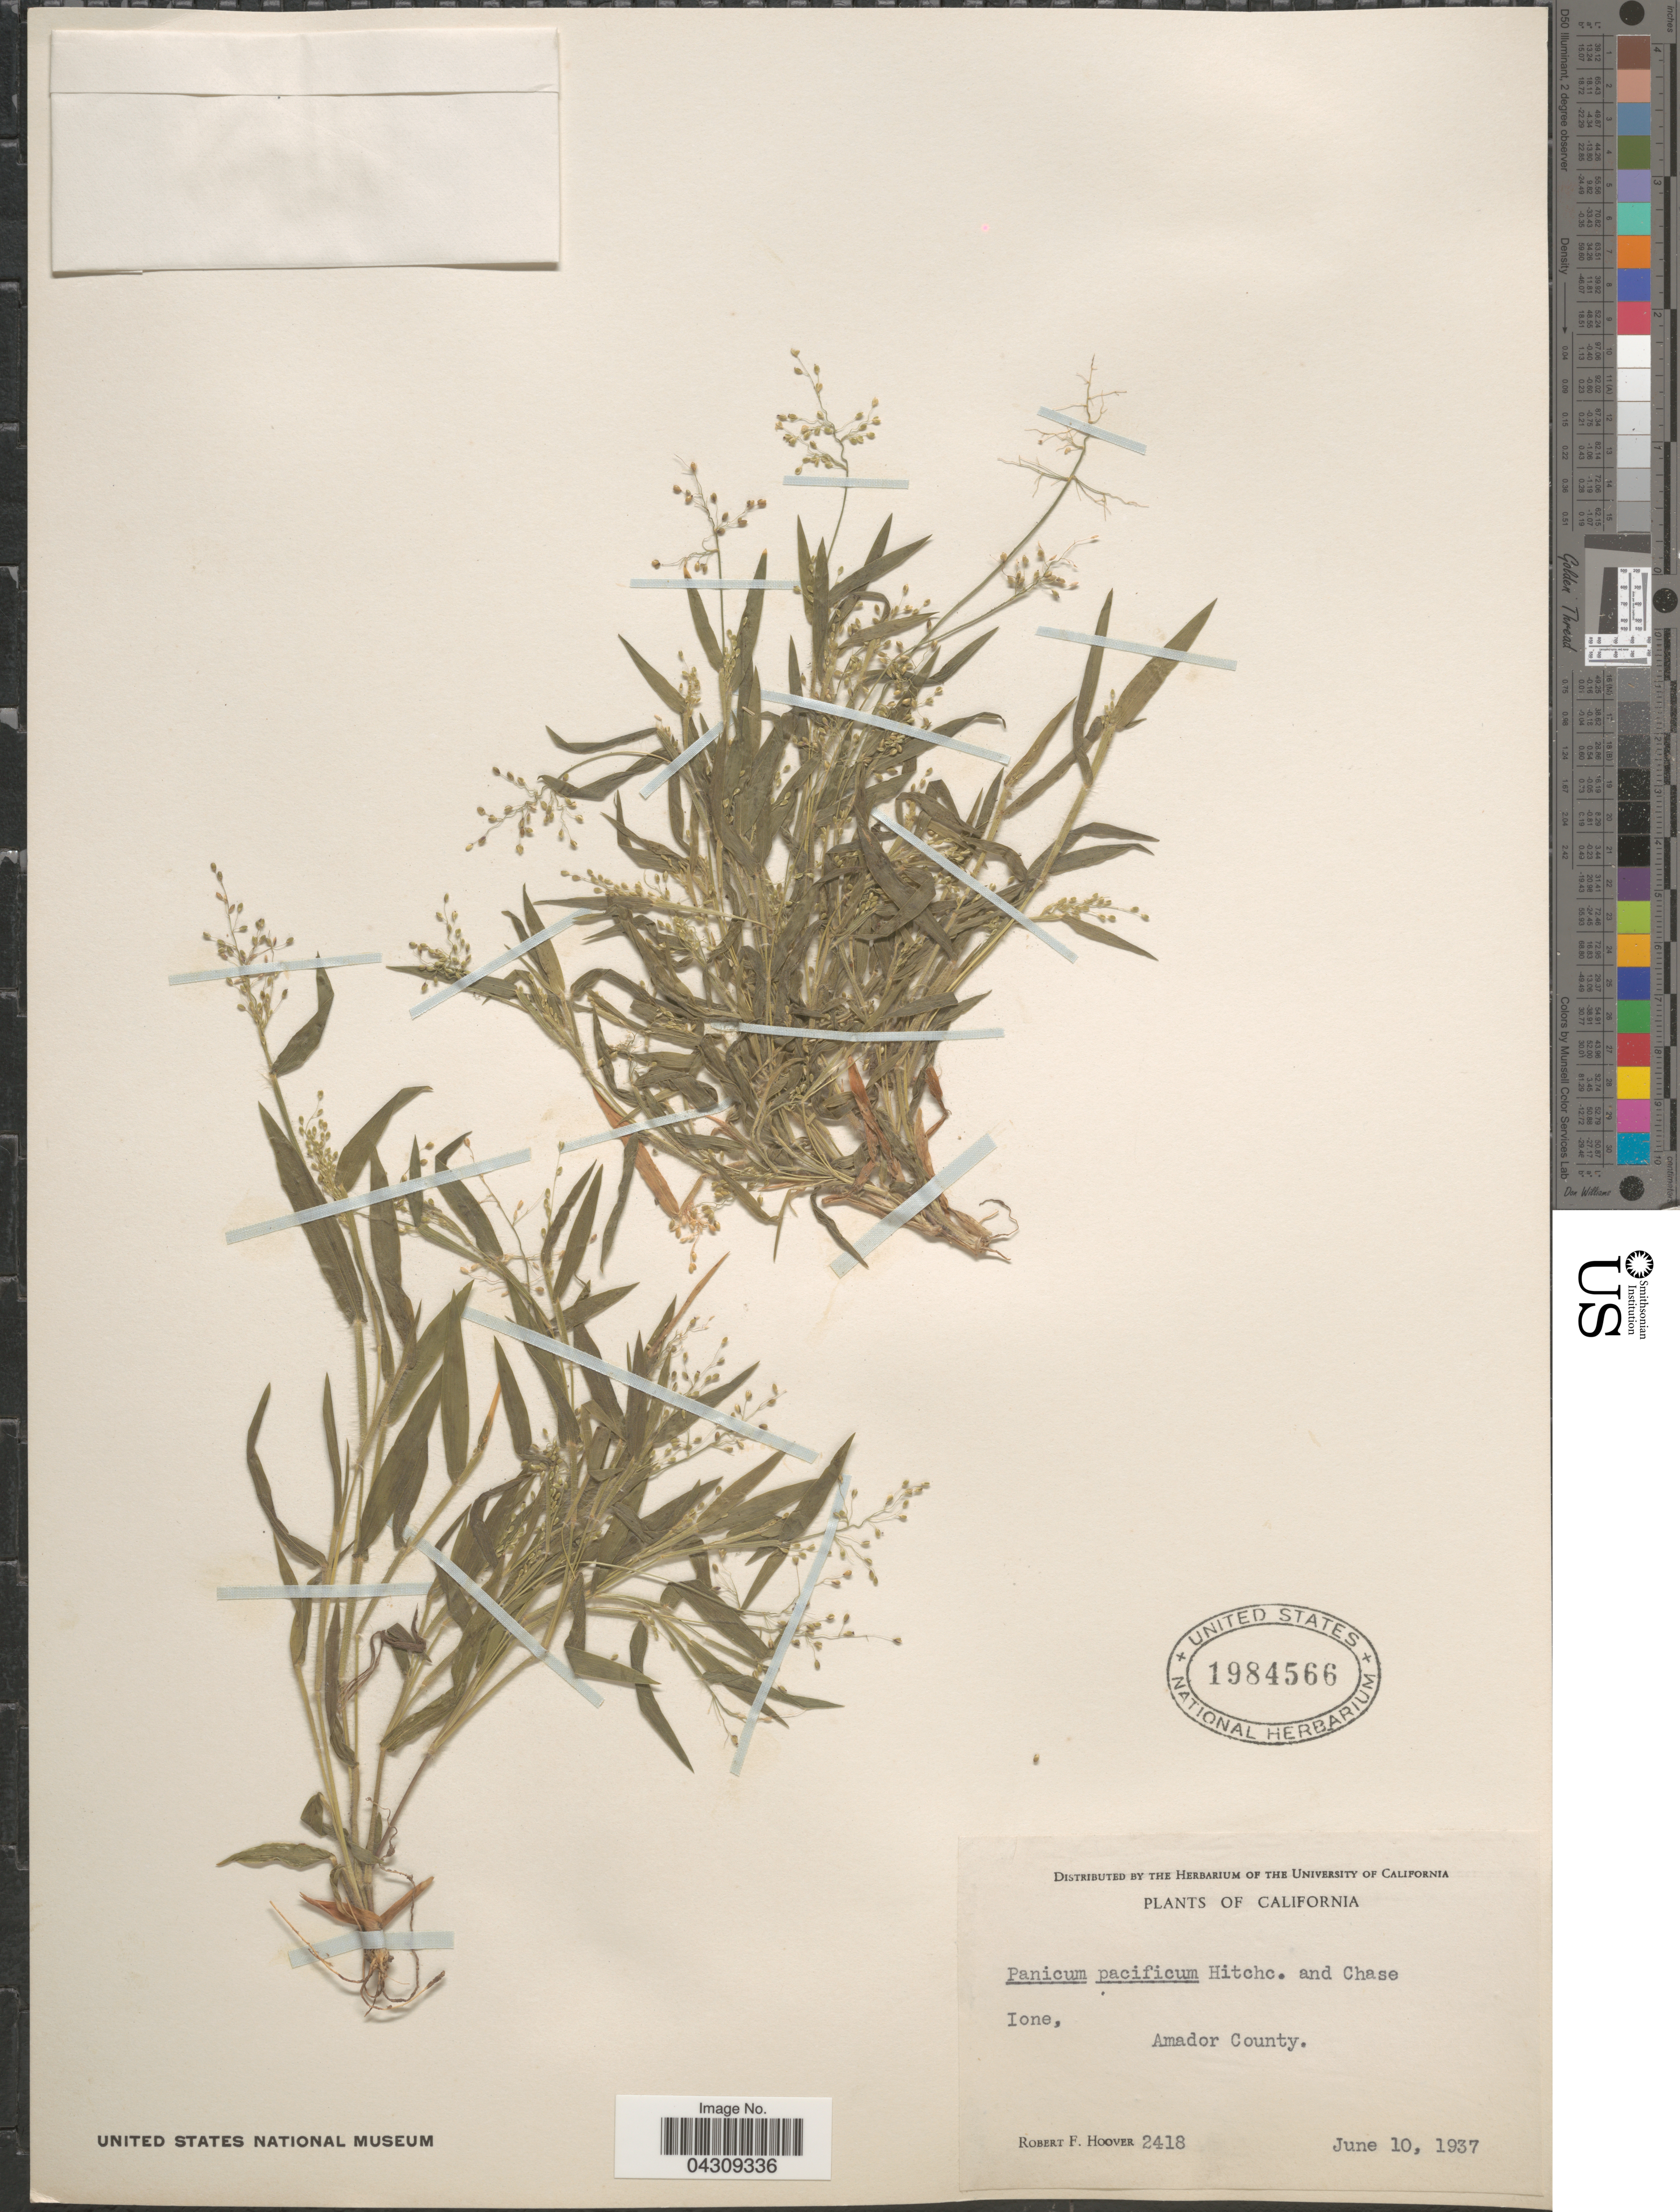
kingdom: Plantae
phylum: Tracheophyta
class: Liliopsida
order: Poales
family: Poaceae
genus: Dichanthelium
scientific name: Dichanthelium acuminatum var. acuminatum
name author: (Sw.) Gould & C.A. Clark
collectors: R. F. Hoover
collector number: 2418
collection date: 1937-06-10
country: United States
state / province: California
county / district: Amador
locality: Ione, Amador County.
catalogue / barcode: US 1984566